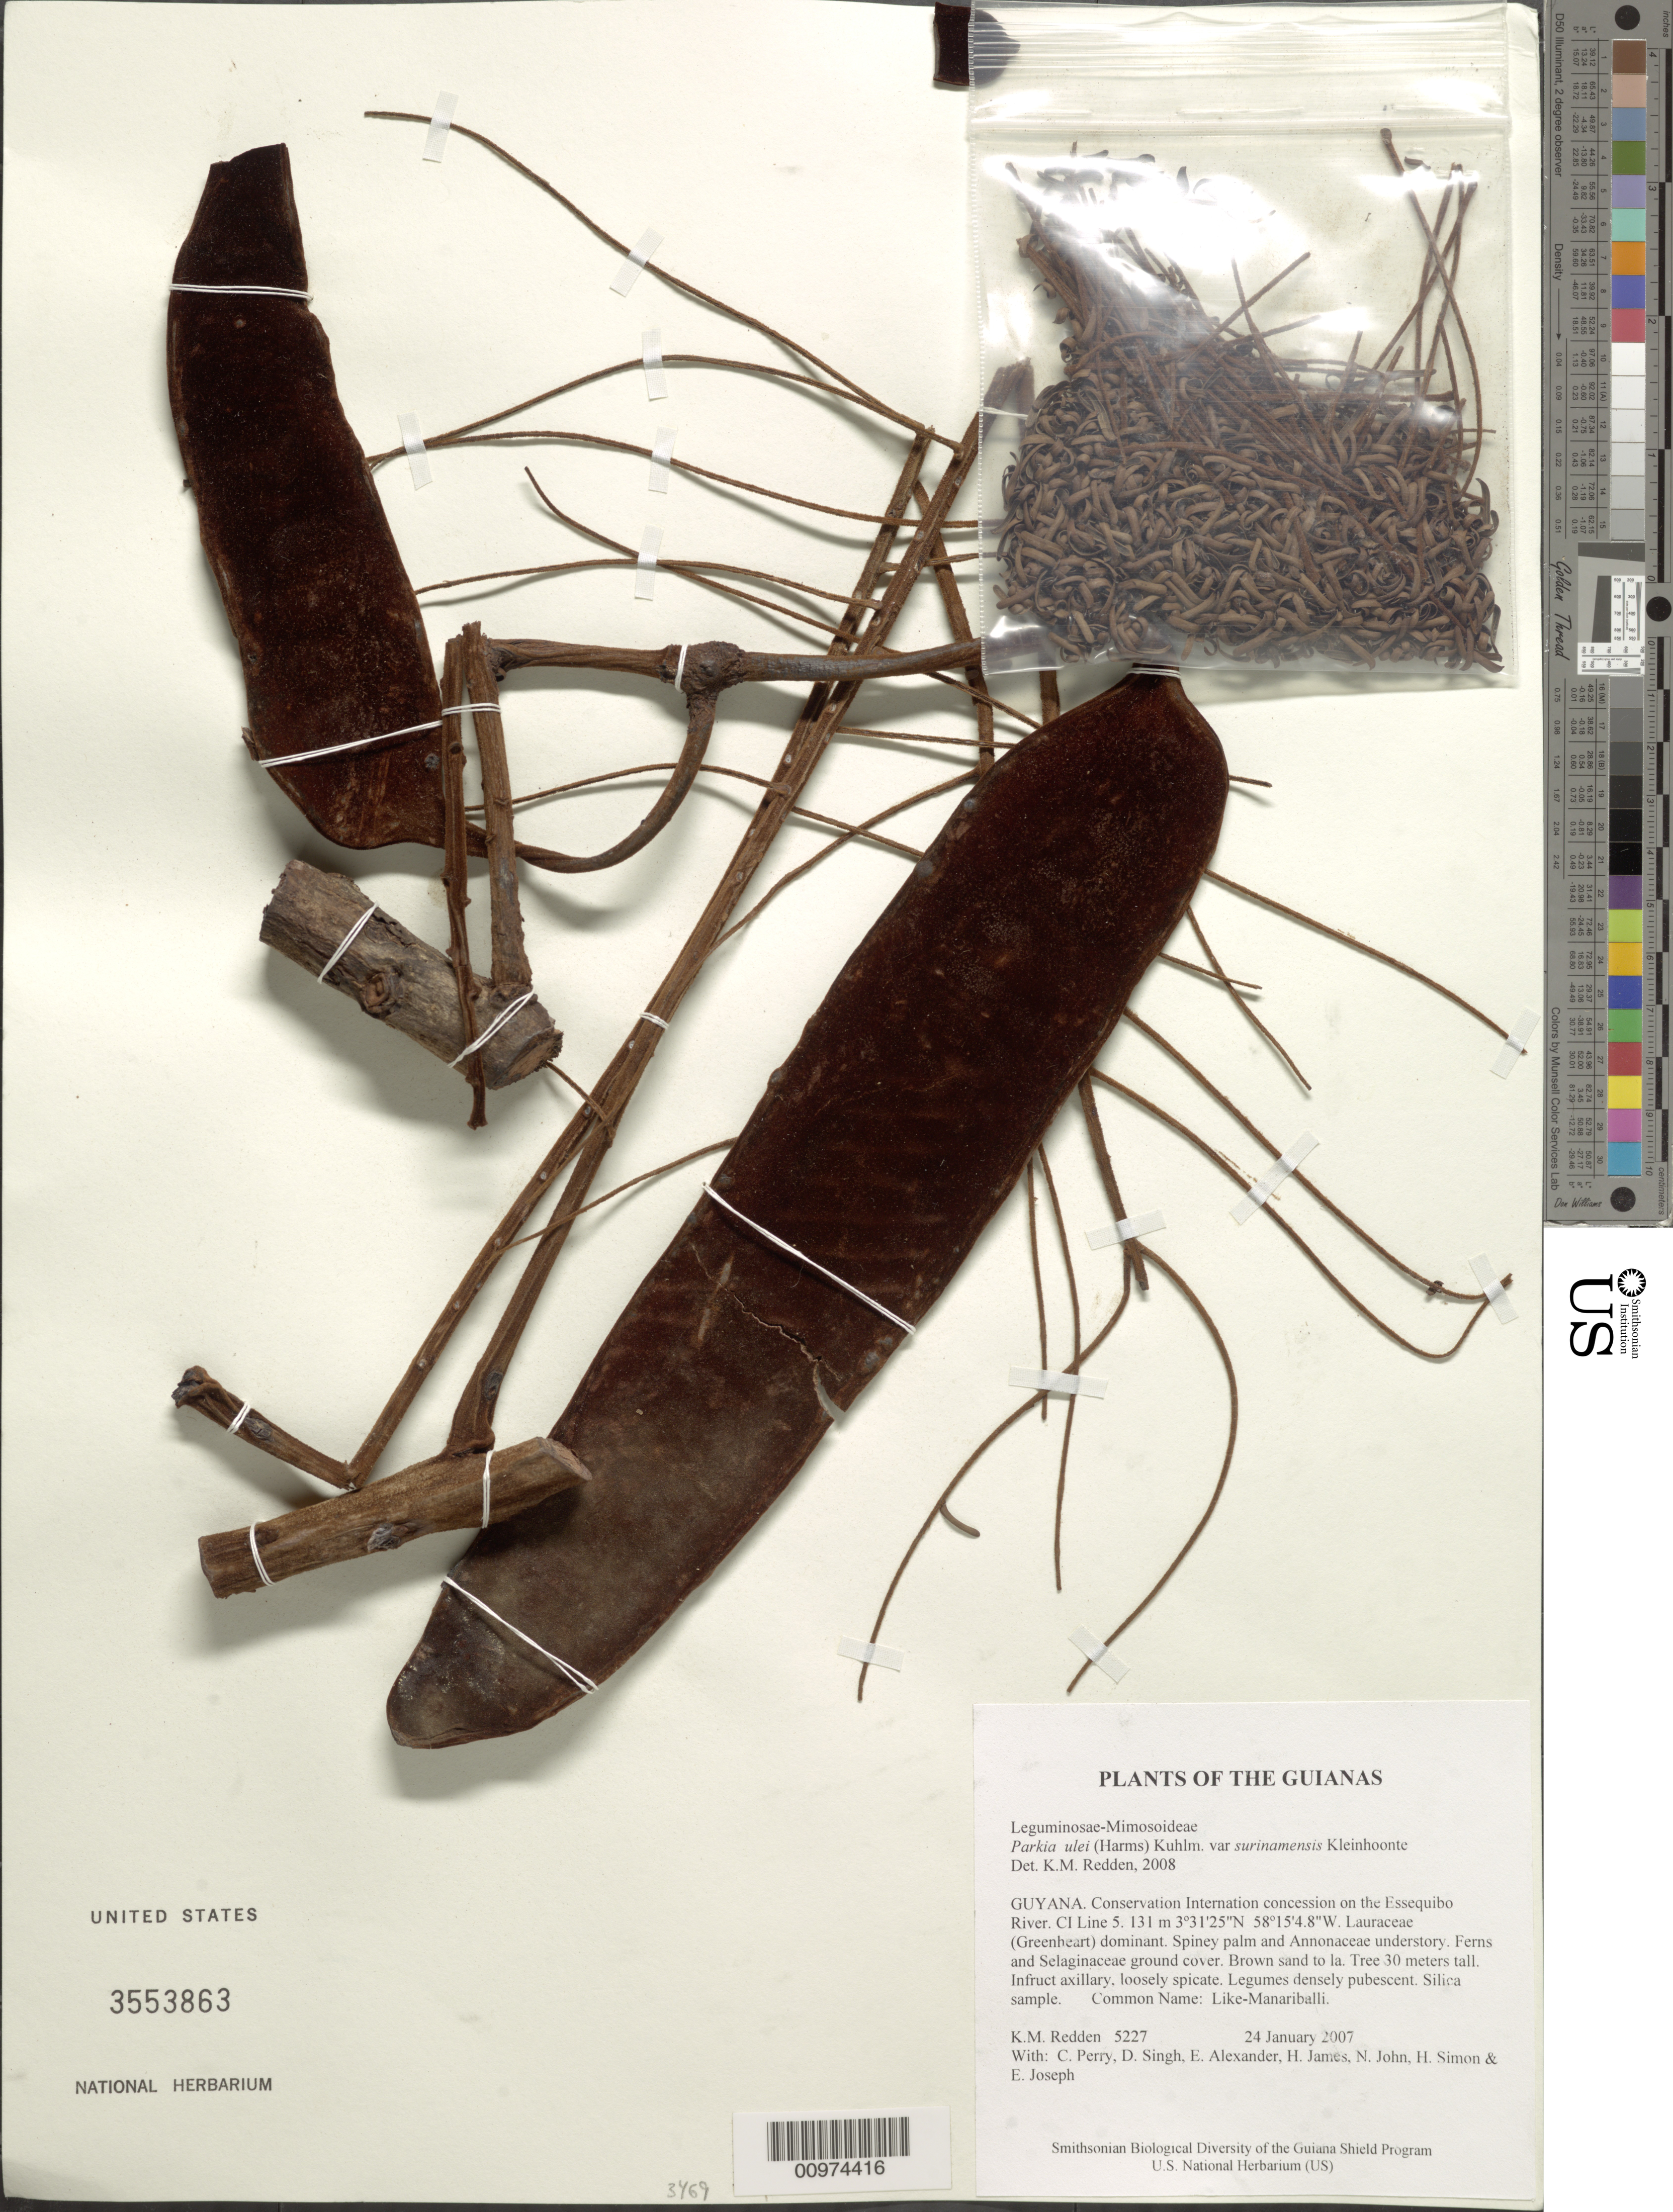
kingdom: Plantae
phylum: Tracheophyta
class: Magnoliopsida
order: Fabales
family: Fabaceae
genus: Parkia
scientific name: Parkia ulei var. surinamensis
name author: Kleinhoonte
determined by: Rico Arce, María de Lourdes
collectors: K. M. Redden, C. Perry, D. Singh, E. Alexander, H. James, N. John, H. Simon & E. Joseph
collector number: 5227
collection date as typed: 24 January 2007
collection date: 2007-01-24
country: Guyana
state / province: U. Takutu-U. Essequibo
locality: Conservation International concession on the Essequibo River. CI Line 5.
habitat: Lauraceae (Greenheart) dominant. Spiny palm and Annonaceae understory. Ferns and Selaginaceae ground cover. Brown sand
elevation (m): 131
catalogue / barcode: US 3553863